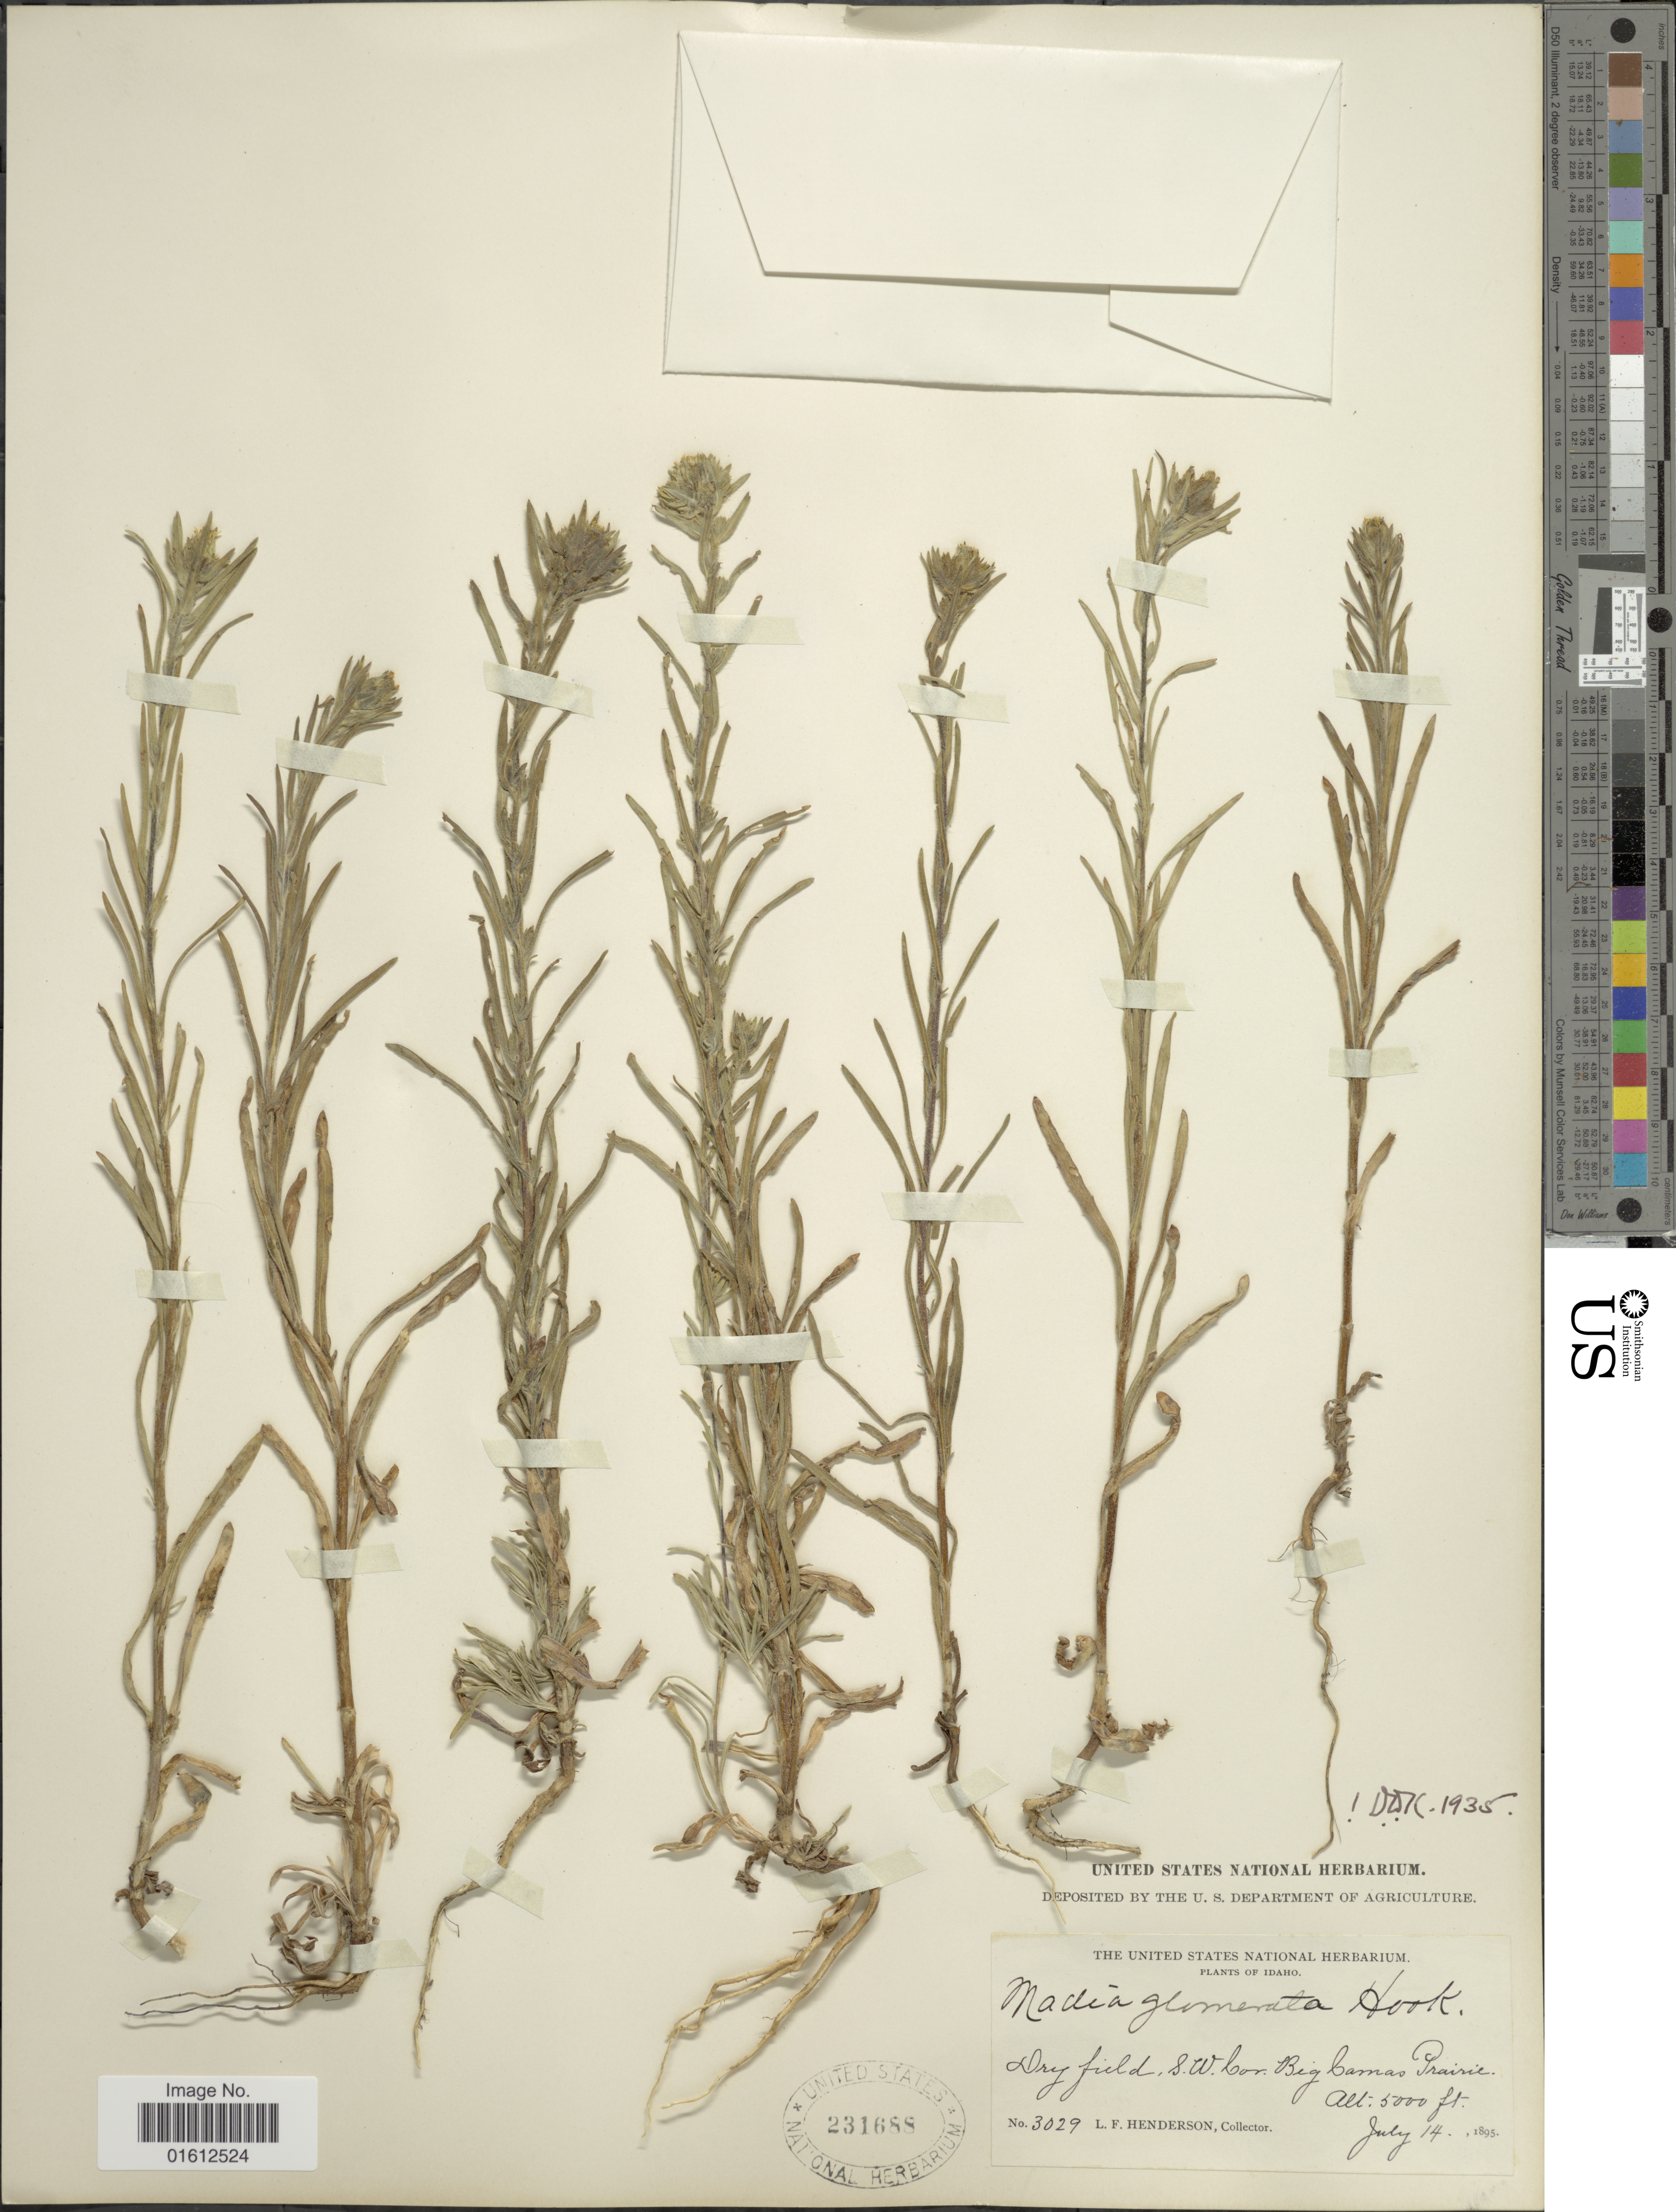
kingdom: Plantae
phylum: Tracheophyta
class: Magnoliopsida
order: Asterales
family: Asteraceae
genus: Madia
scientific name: Madia glomerata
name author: Hook.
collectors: L. Henderson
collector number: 3029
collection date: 1895-07-14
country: United States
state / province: Idaho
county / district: Blaine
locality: Dry field, S.W. Cor. Big Camas Prairie.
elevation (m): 1524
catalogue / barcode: US 231688